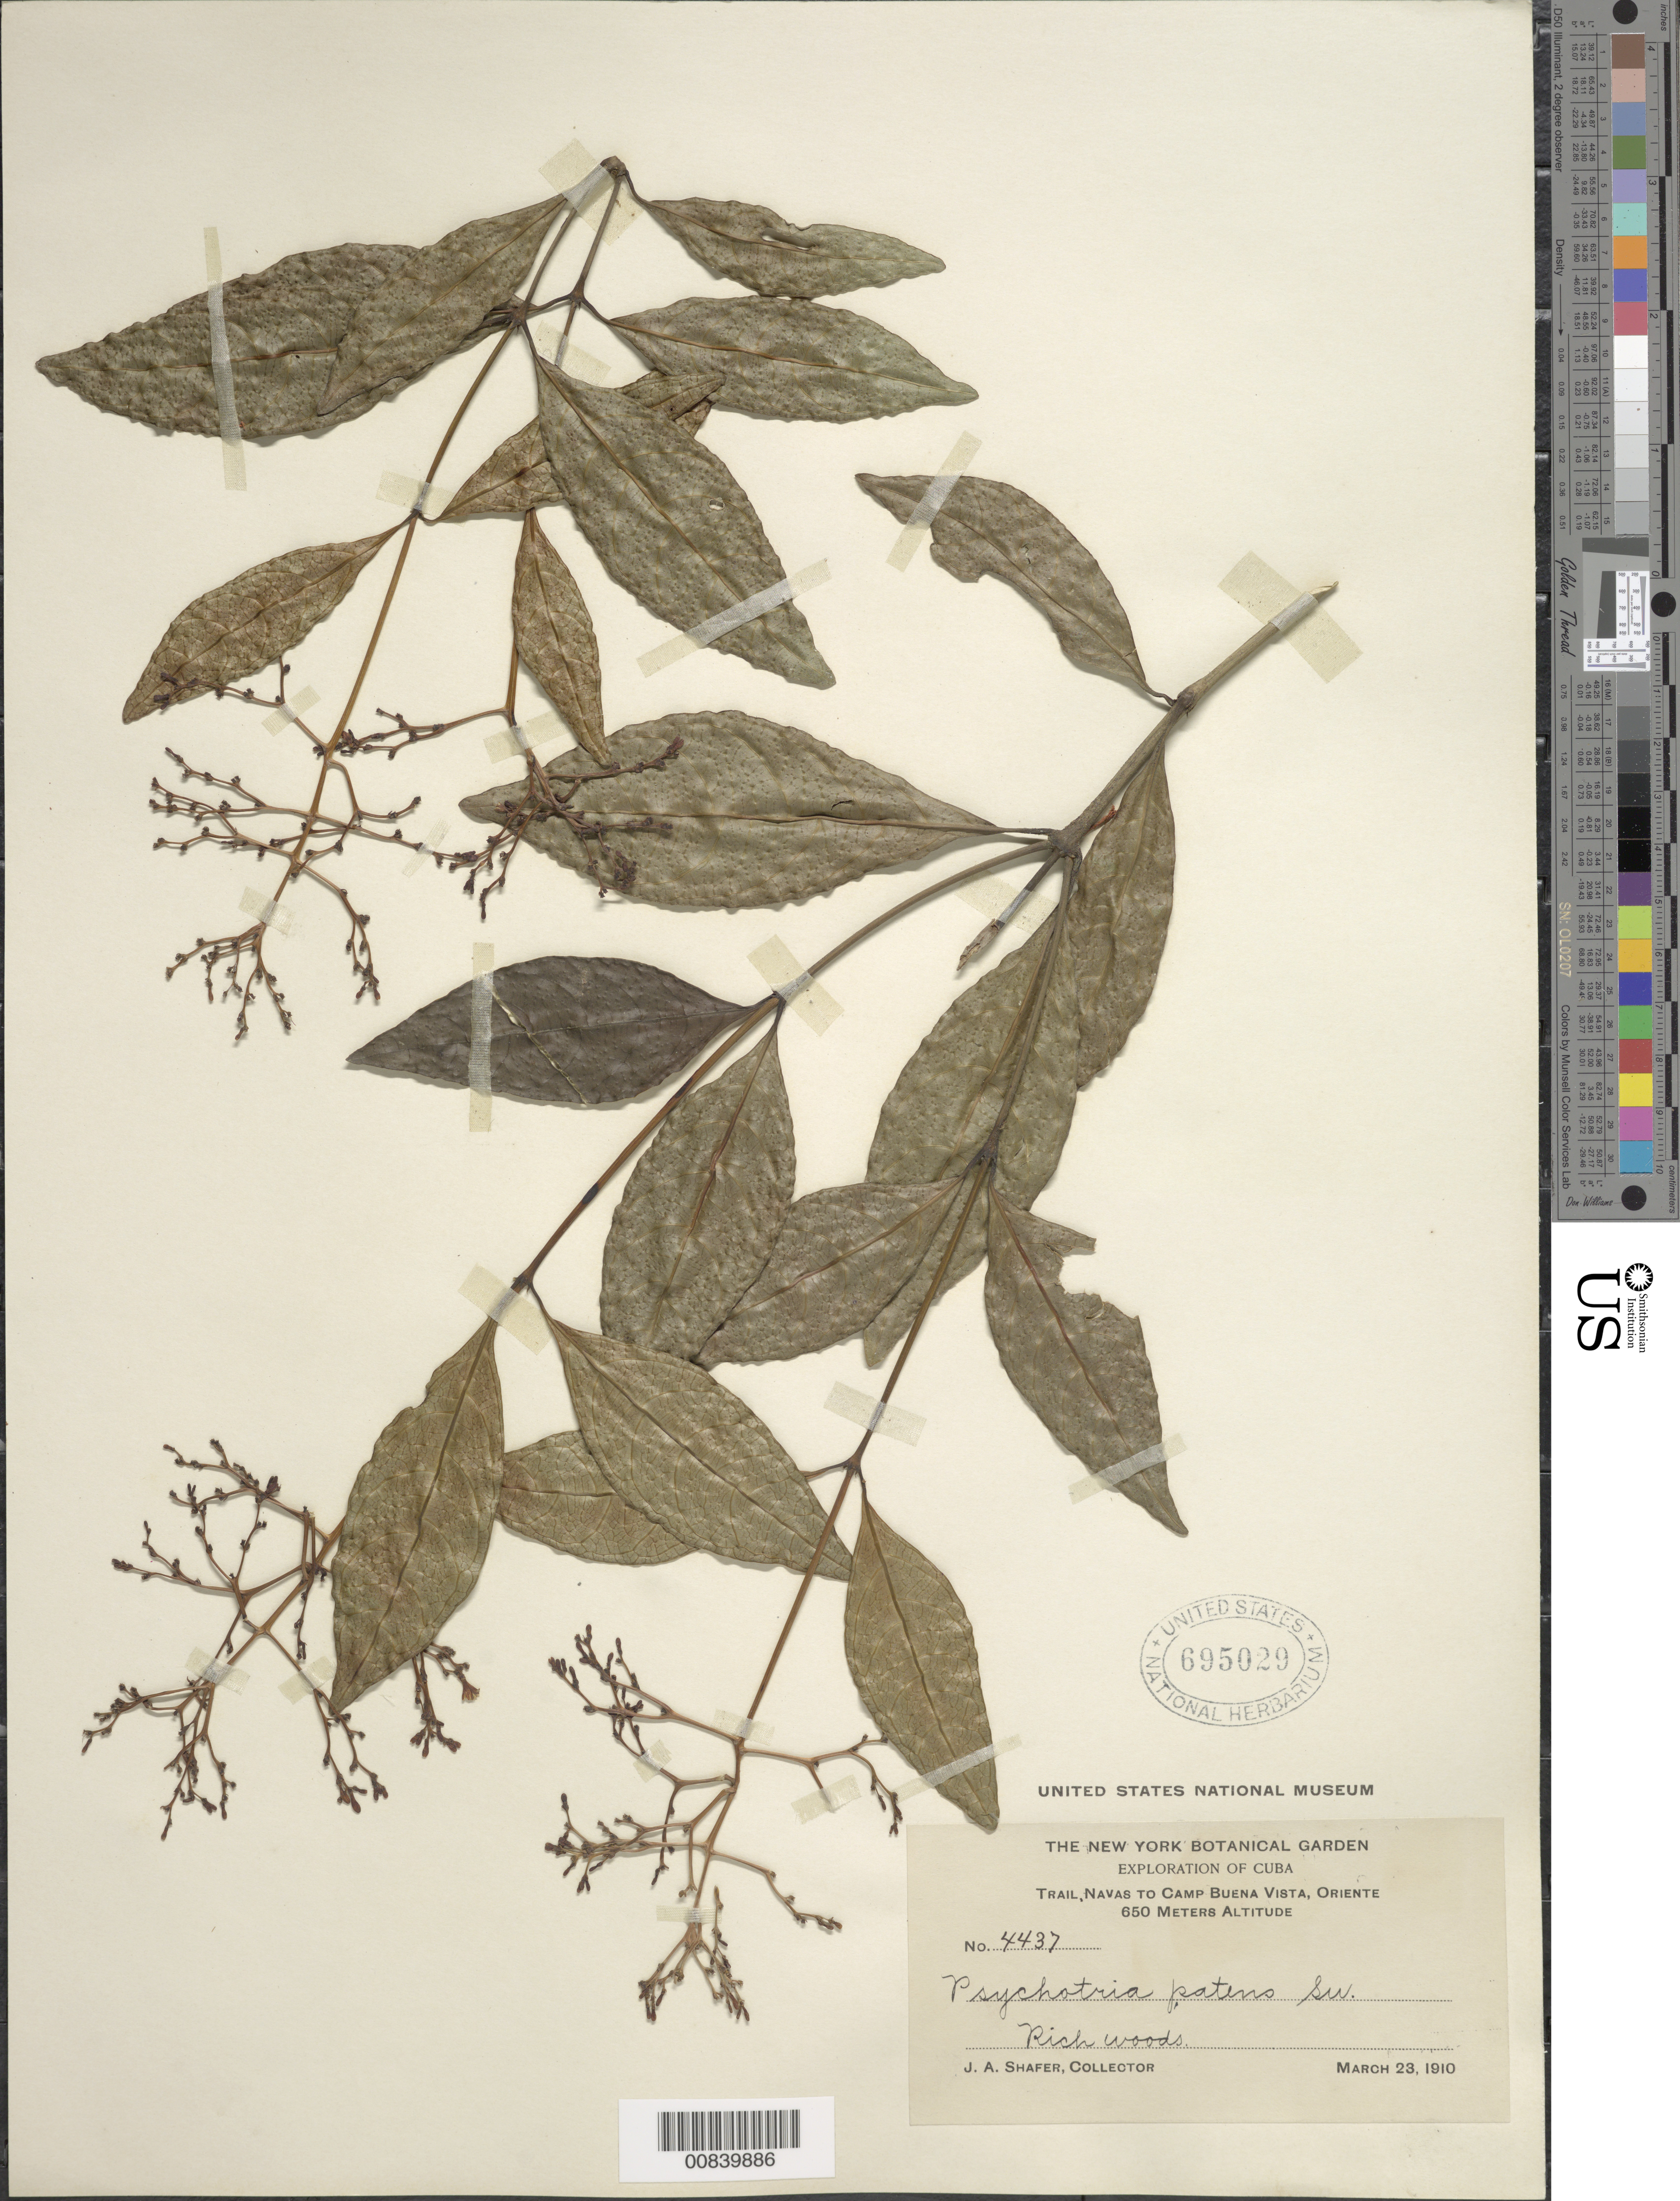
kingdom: Plantae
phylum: Tracheophyta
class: Magnoliopsida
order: Gentianales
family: Rubiaceae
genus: Psychotria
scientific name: Psychotria patens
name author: Sw.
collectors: J. A. Shafer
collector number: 4437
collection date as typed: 23 Mar 1910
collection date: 1910-03-23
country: Cuba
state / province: Oriente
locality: Trail, Navas to Camp Buena Vista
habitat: Rich woods, near trail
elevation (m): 650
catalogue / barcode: US 695029